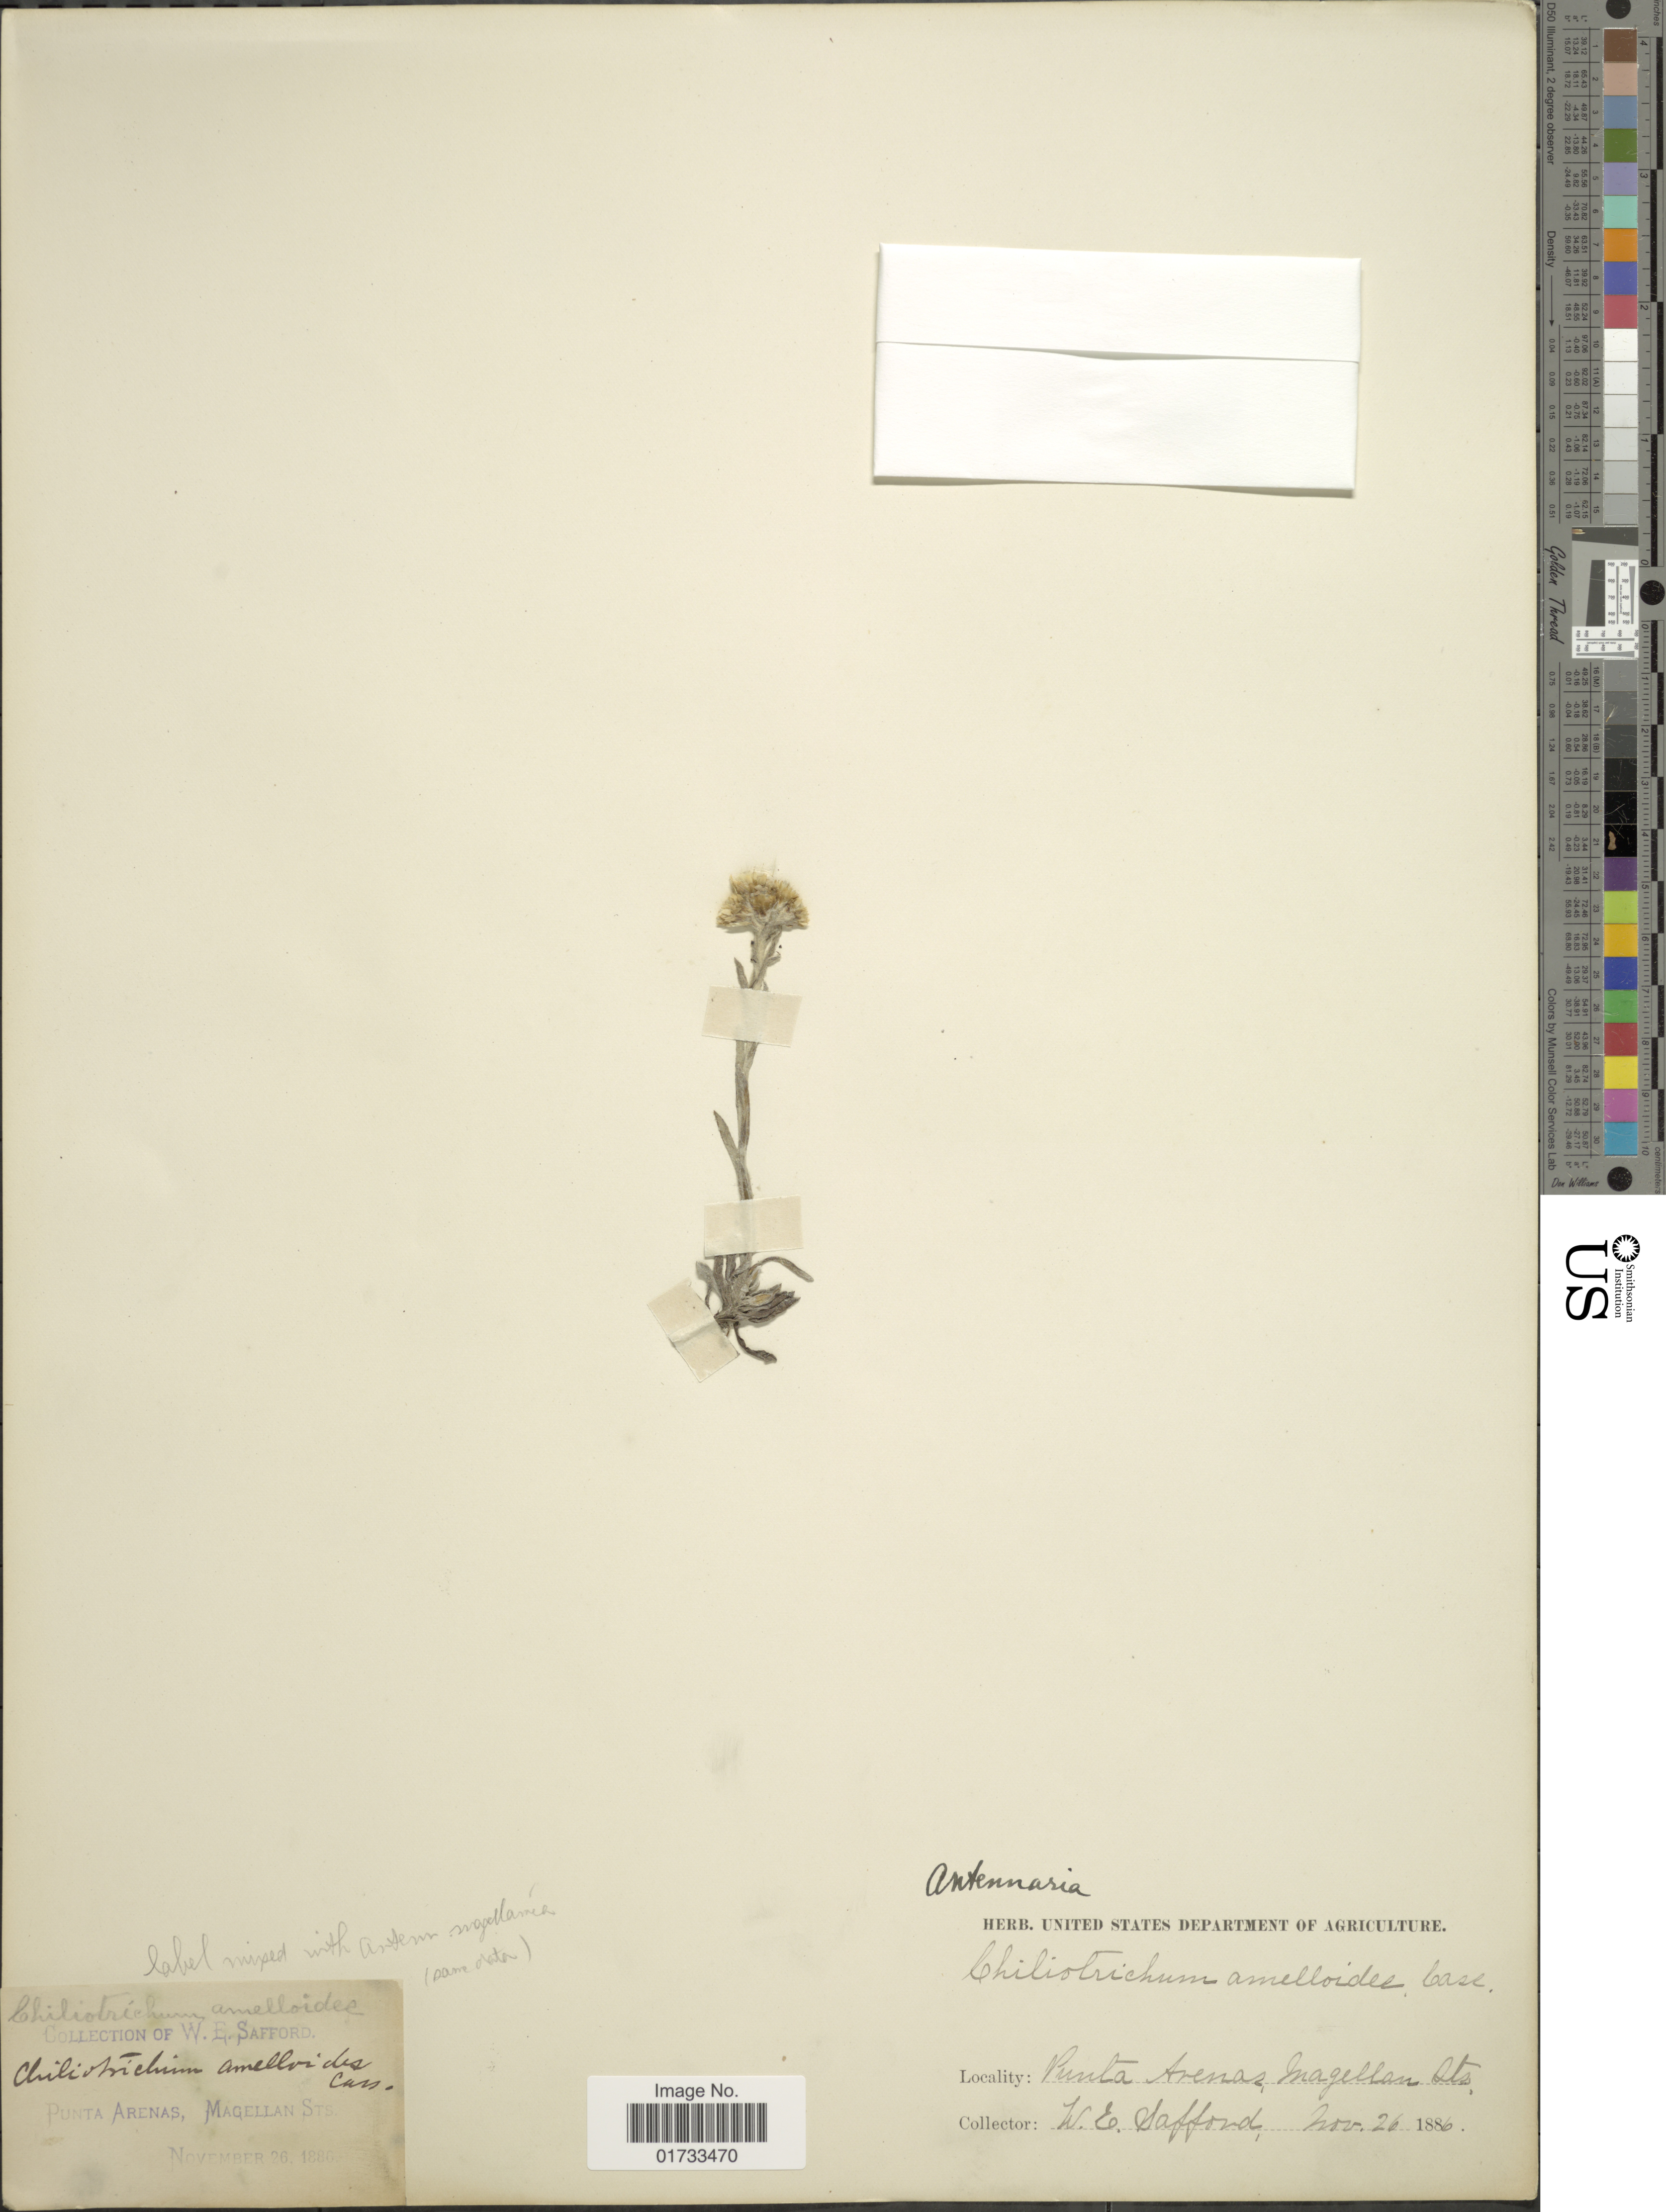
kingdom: Plantae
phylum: Tracheophyta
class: Magnoliopsida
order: Asterales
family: Asteraceae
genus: Antennaria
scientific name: Antennaria sp.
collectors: W. E. Safford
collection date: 1886-11-26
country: Costa Rica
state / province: Puntarenas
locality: Mafellan Sts.